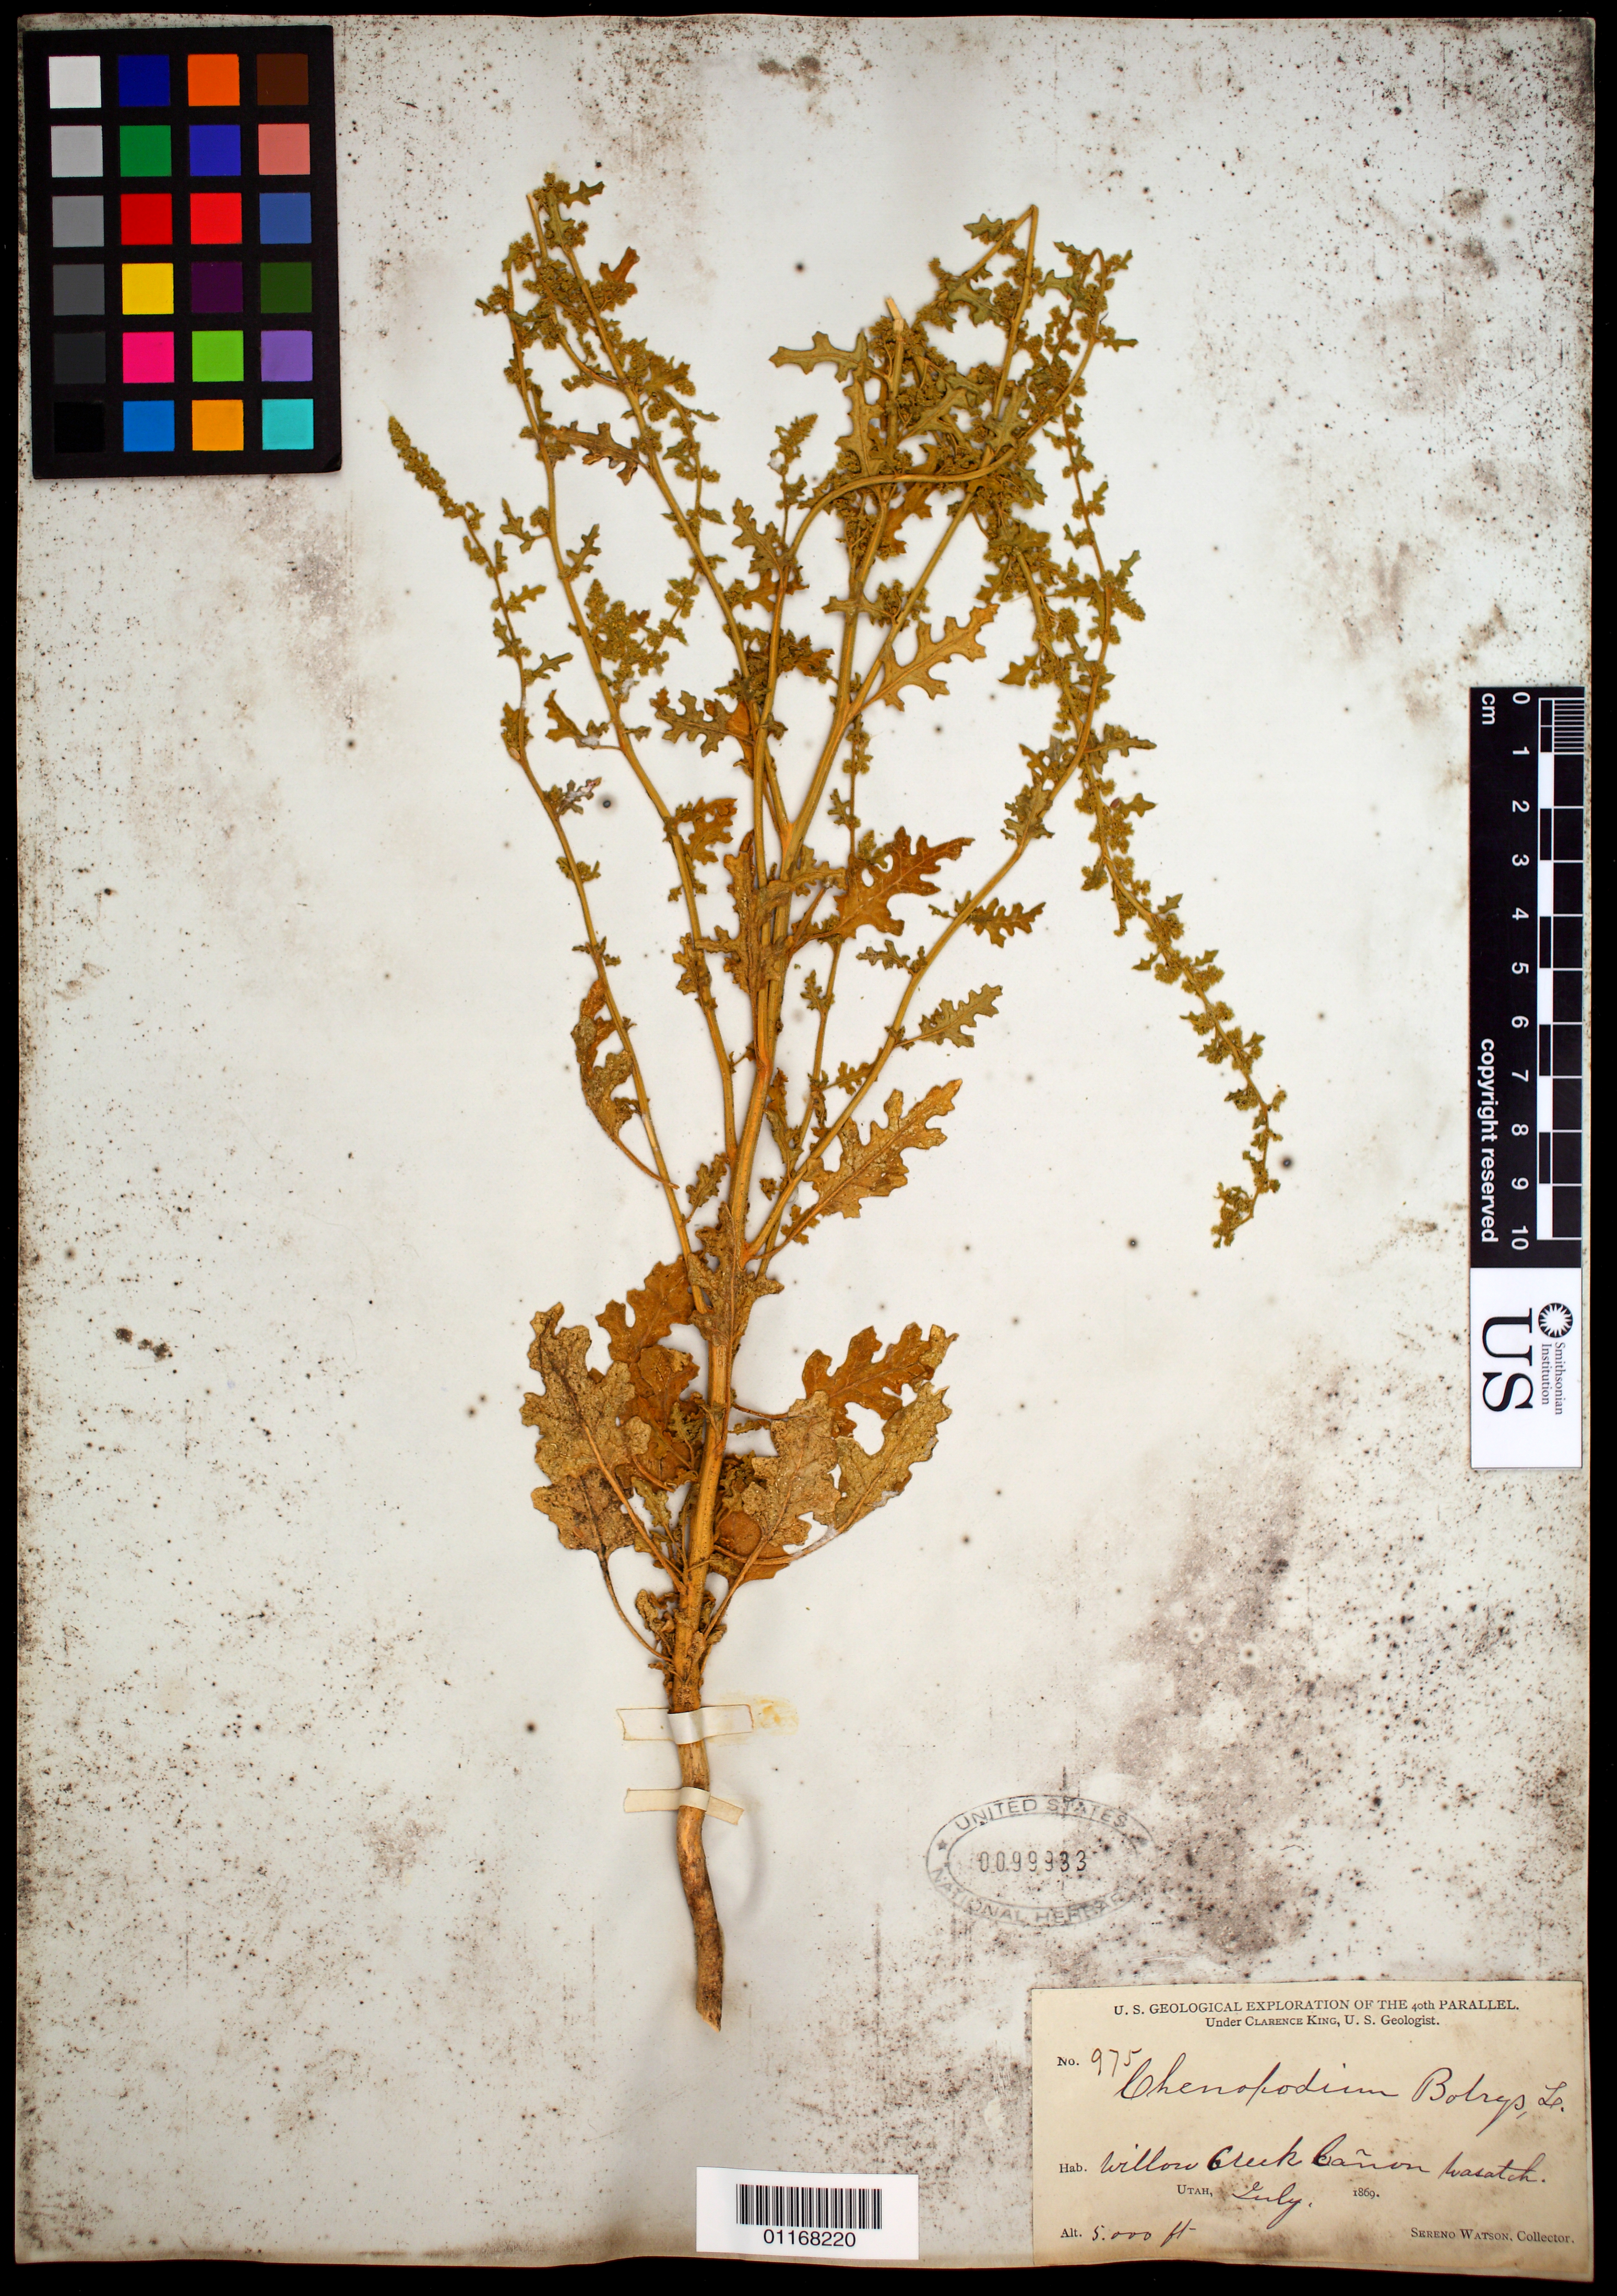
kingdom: Plantae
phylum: Tracheophyta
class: Magnoliopsida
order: Caryophyllales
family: Amaranthaceae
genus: Chenopodium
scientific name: Chenopodium botrys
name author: L.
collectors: S. Watson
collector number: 975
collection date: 1869-07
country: United States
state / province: Utah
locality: Willow Creek.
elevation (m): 1524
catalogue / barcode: US 99933